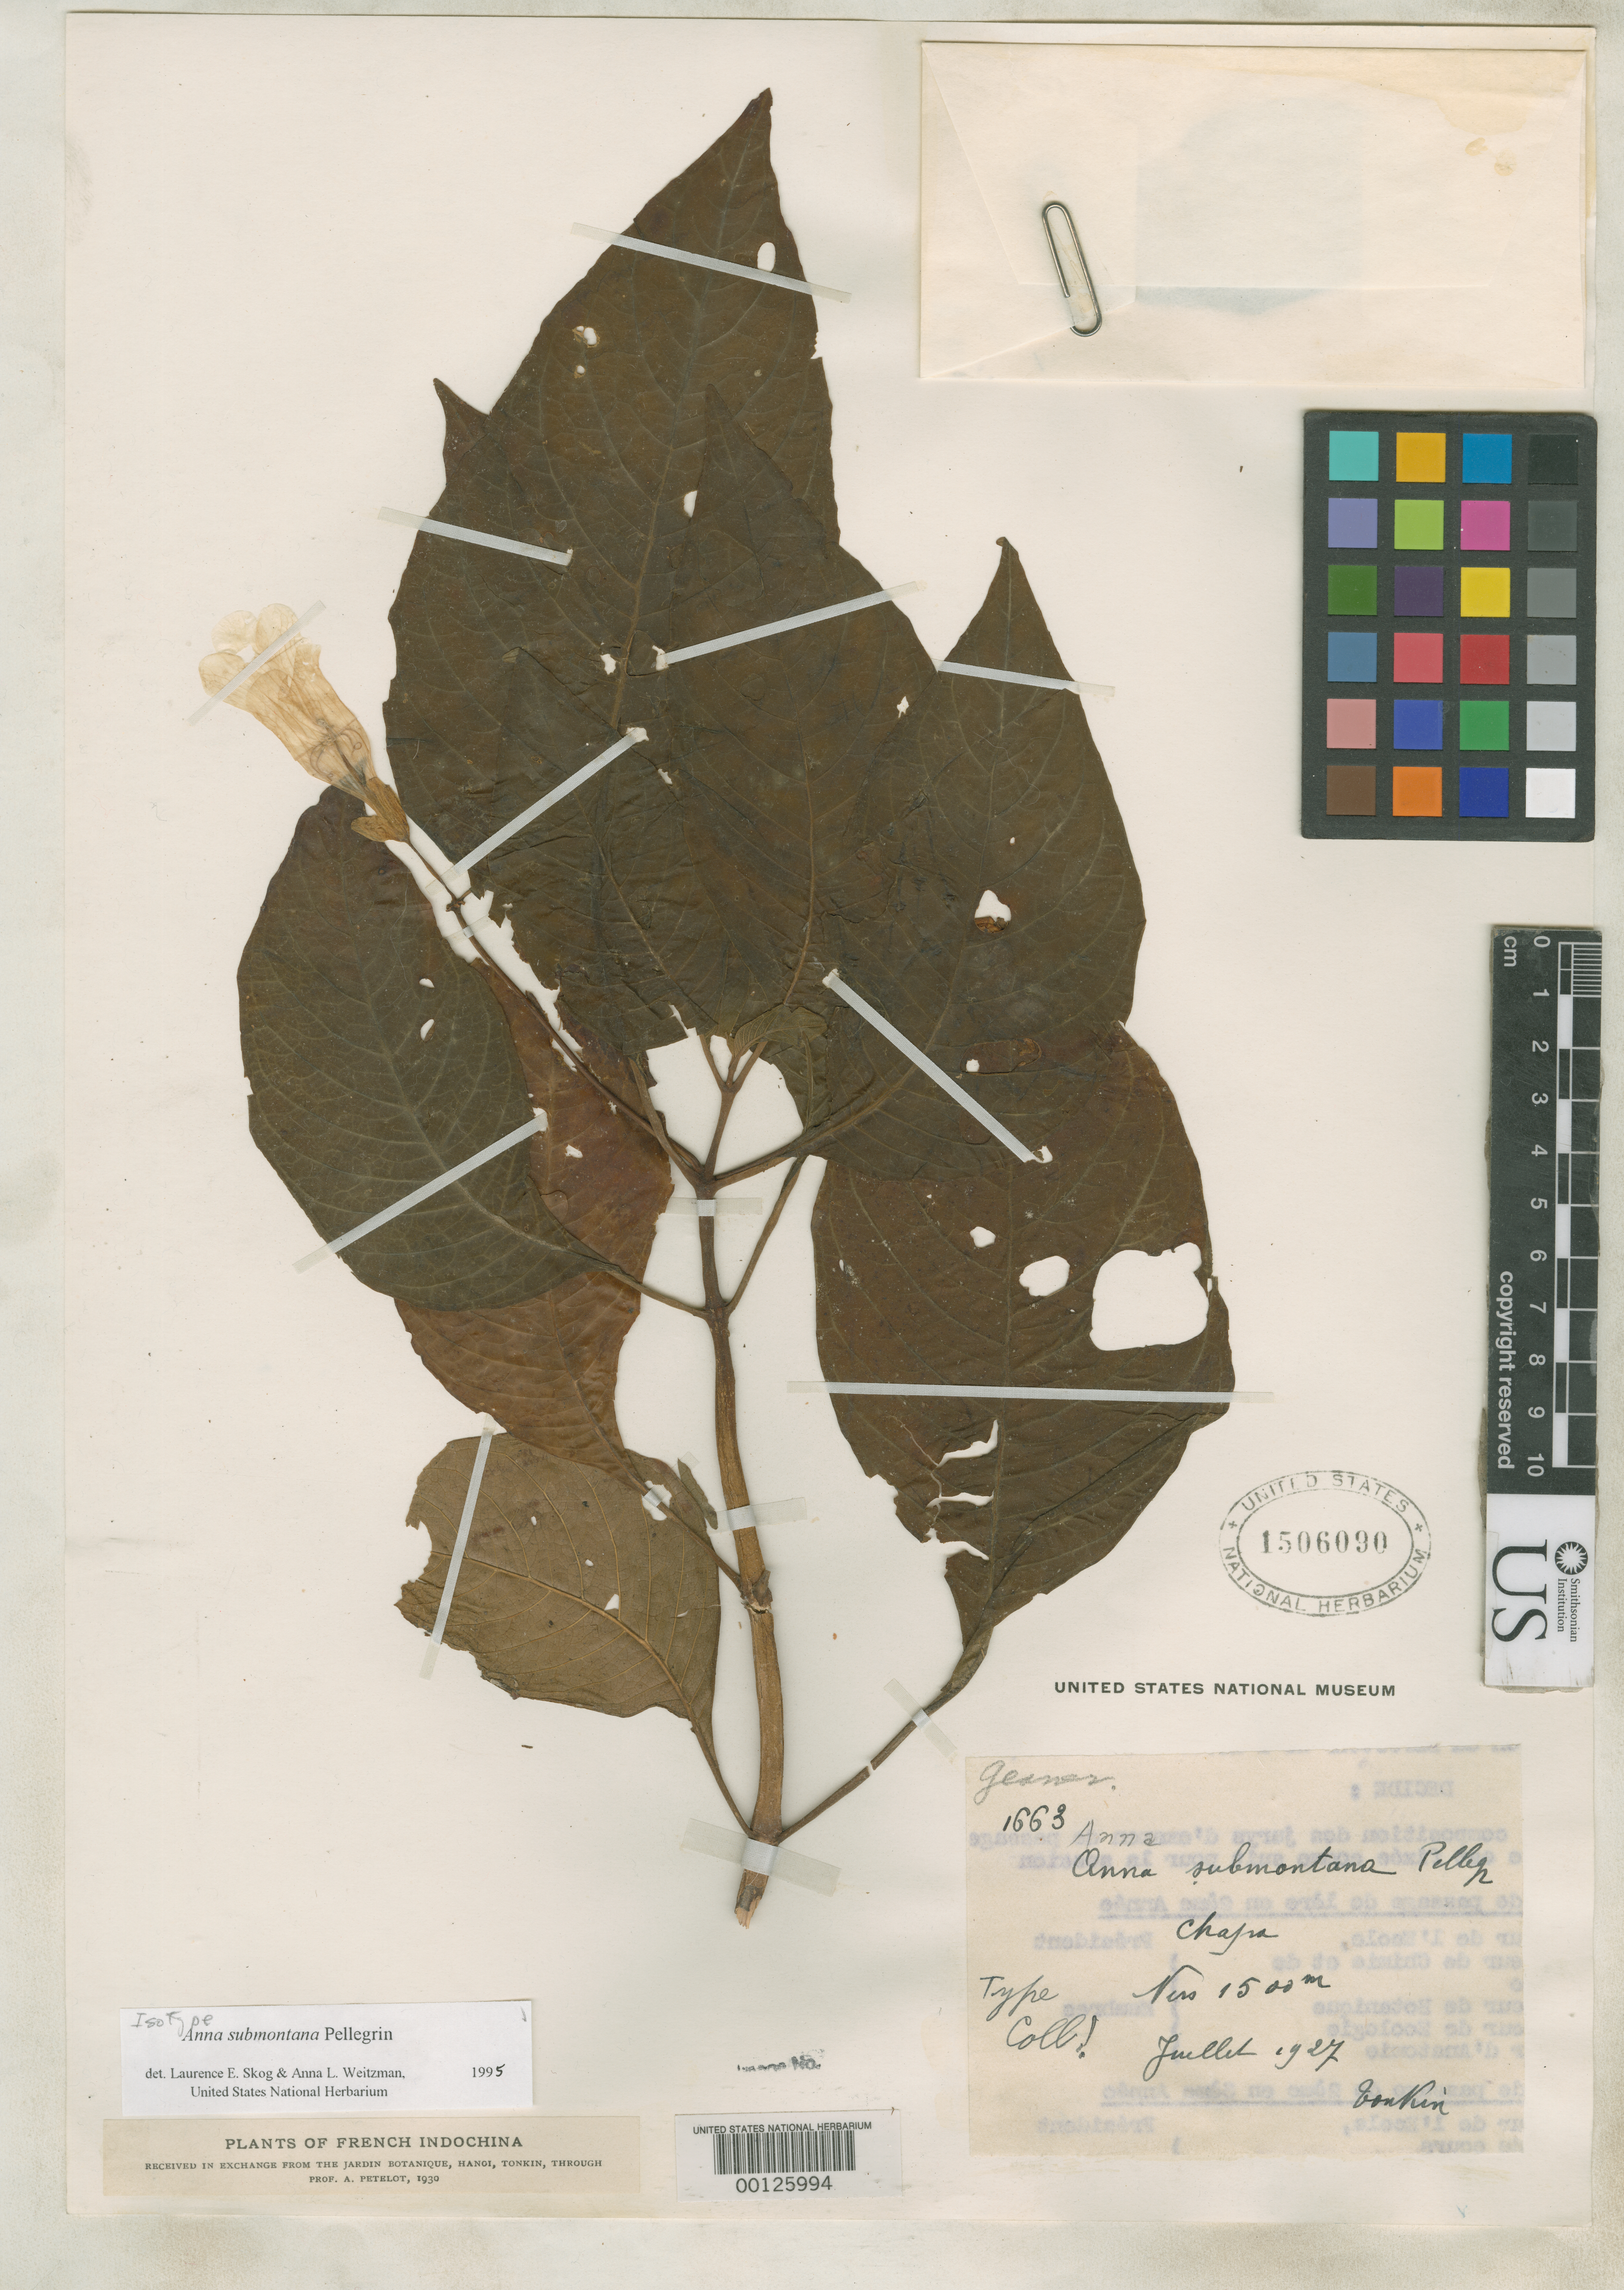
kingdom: Plantae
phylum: Tracheophyta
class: Magnoliopsida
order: Lamiales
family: Gesneriaceae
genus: Anna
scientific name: Anna submontana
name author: Pellegr.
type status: Isotype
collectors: P. A. Pételot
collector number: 1663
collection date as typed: Jul 1927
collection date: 1927-07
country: Vietnam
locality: Chapa.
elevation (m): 1500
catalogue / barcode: US 1506090